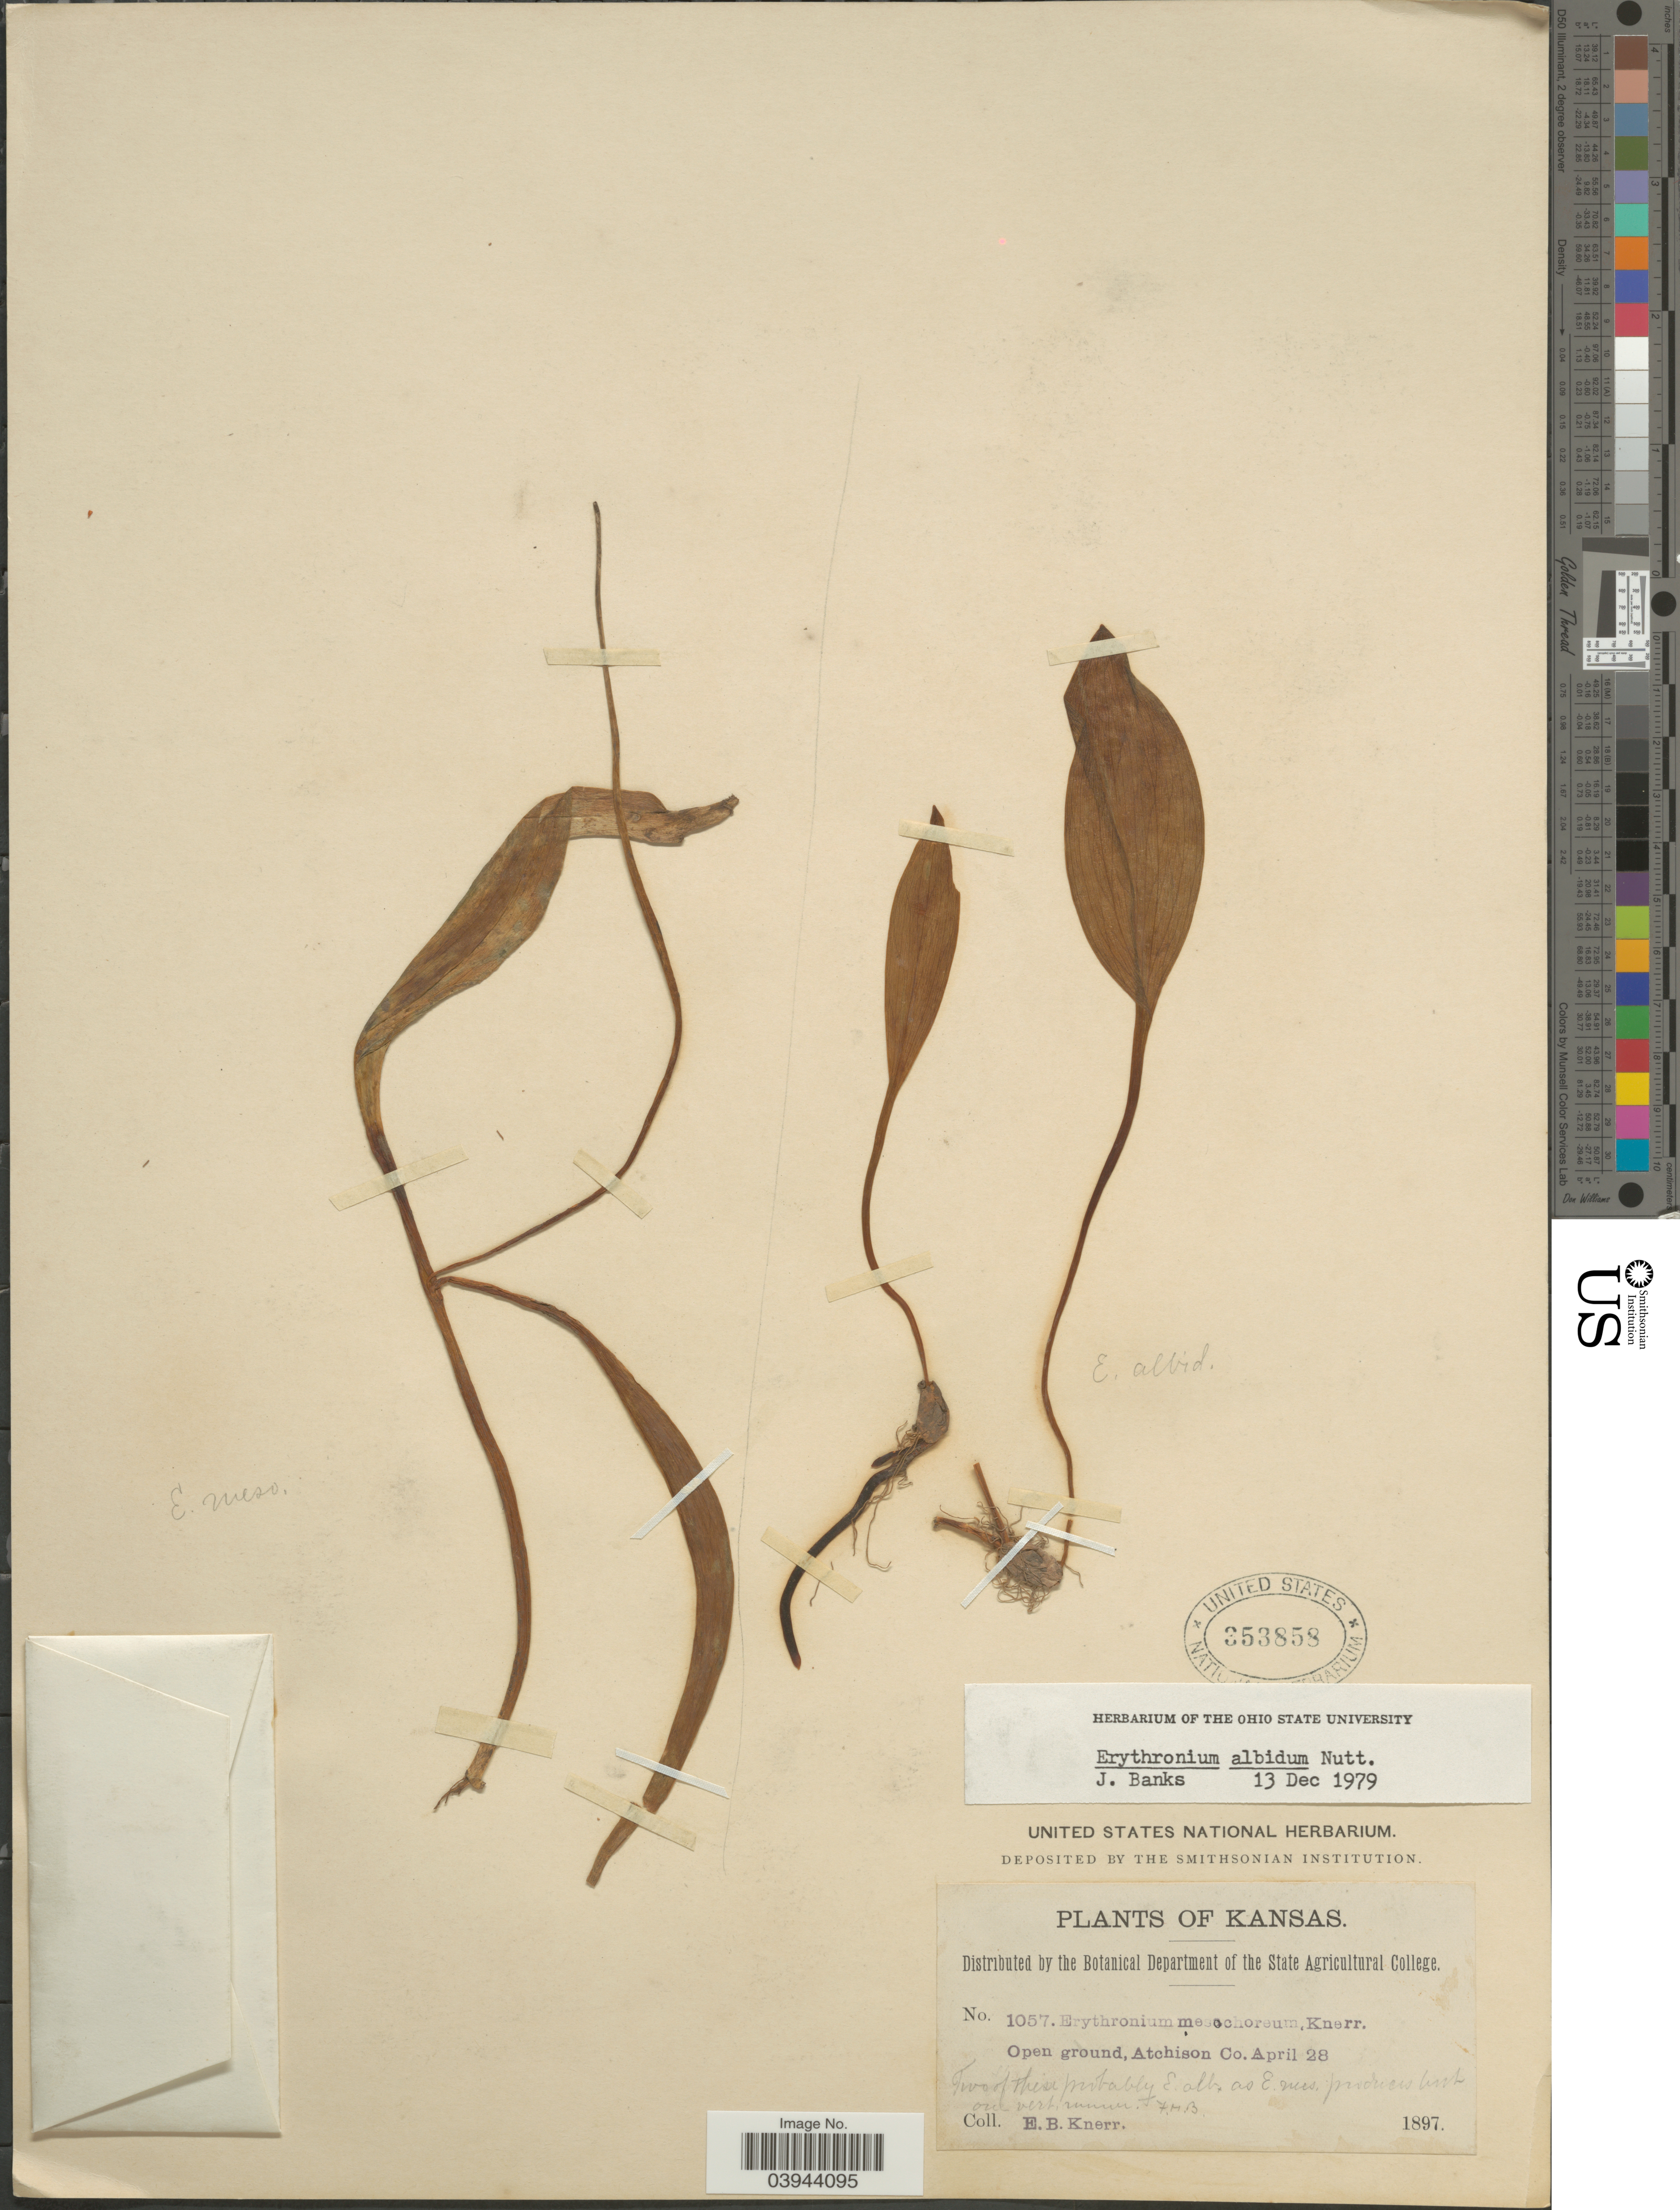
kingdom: Plantae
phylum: Tracheophyta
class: Liliopsida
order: Liliales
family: Liliaceae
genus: Erythronium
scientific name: Erythronium albidum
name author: Nutt.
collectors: E. B. Knerr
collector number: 1057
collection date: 1897-04-28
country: United States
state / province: Kansas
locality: Atchison Co.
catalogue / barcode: US 353858